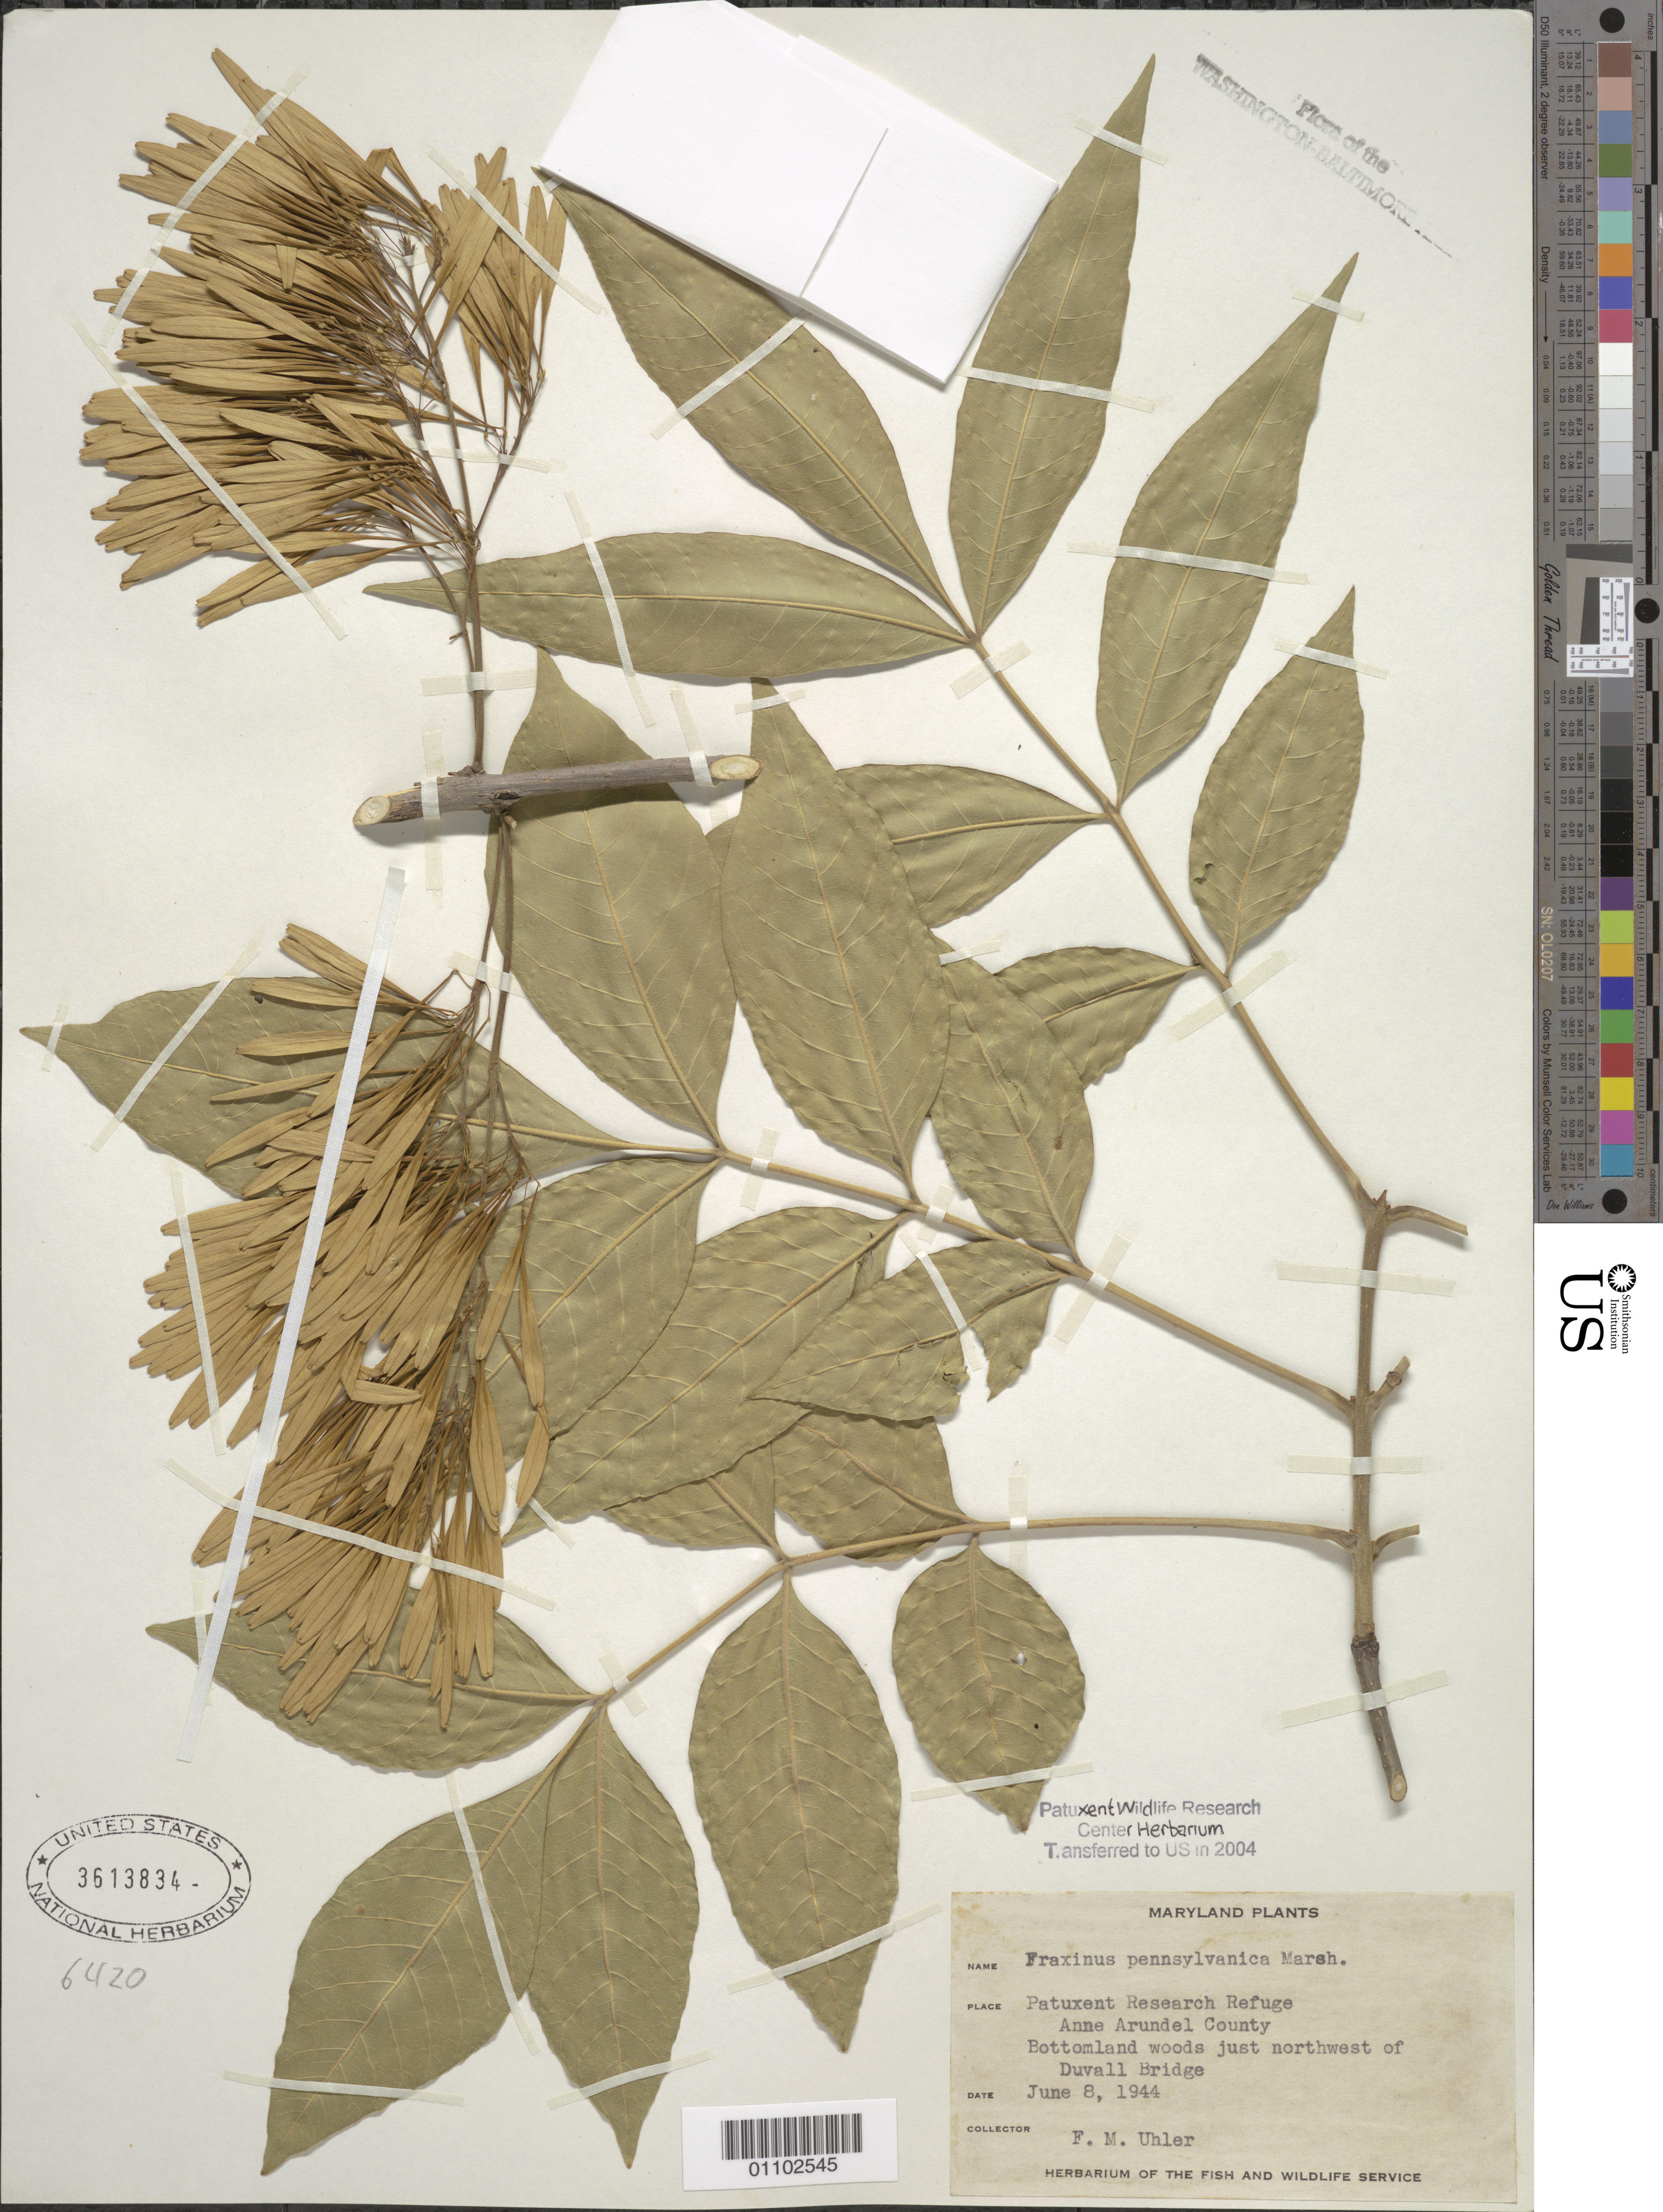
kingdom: Plantae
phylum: Tracheophyta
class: Magnoliopsida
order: Lamiales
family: Oleaceae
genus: Fraxinus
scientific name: Fraxinus pennsylvanica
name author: Marshall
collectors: F. M. Uhler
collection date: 1944-06-08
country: United States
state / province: Maryland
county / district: Anne Arundel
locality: Patuxent Research Refuge, northwest of Duvall Bridge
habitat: Bottomland woods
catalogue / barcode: US 3613834